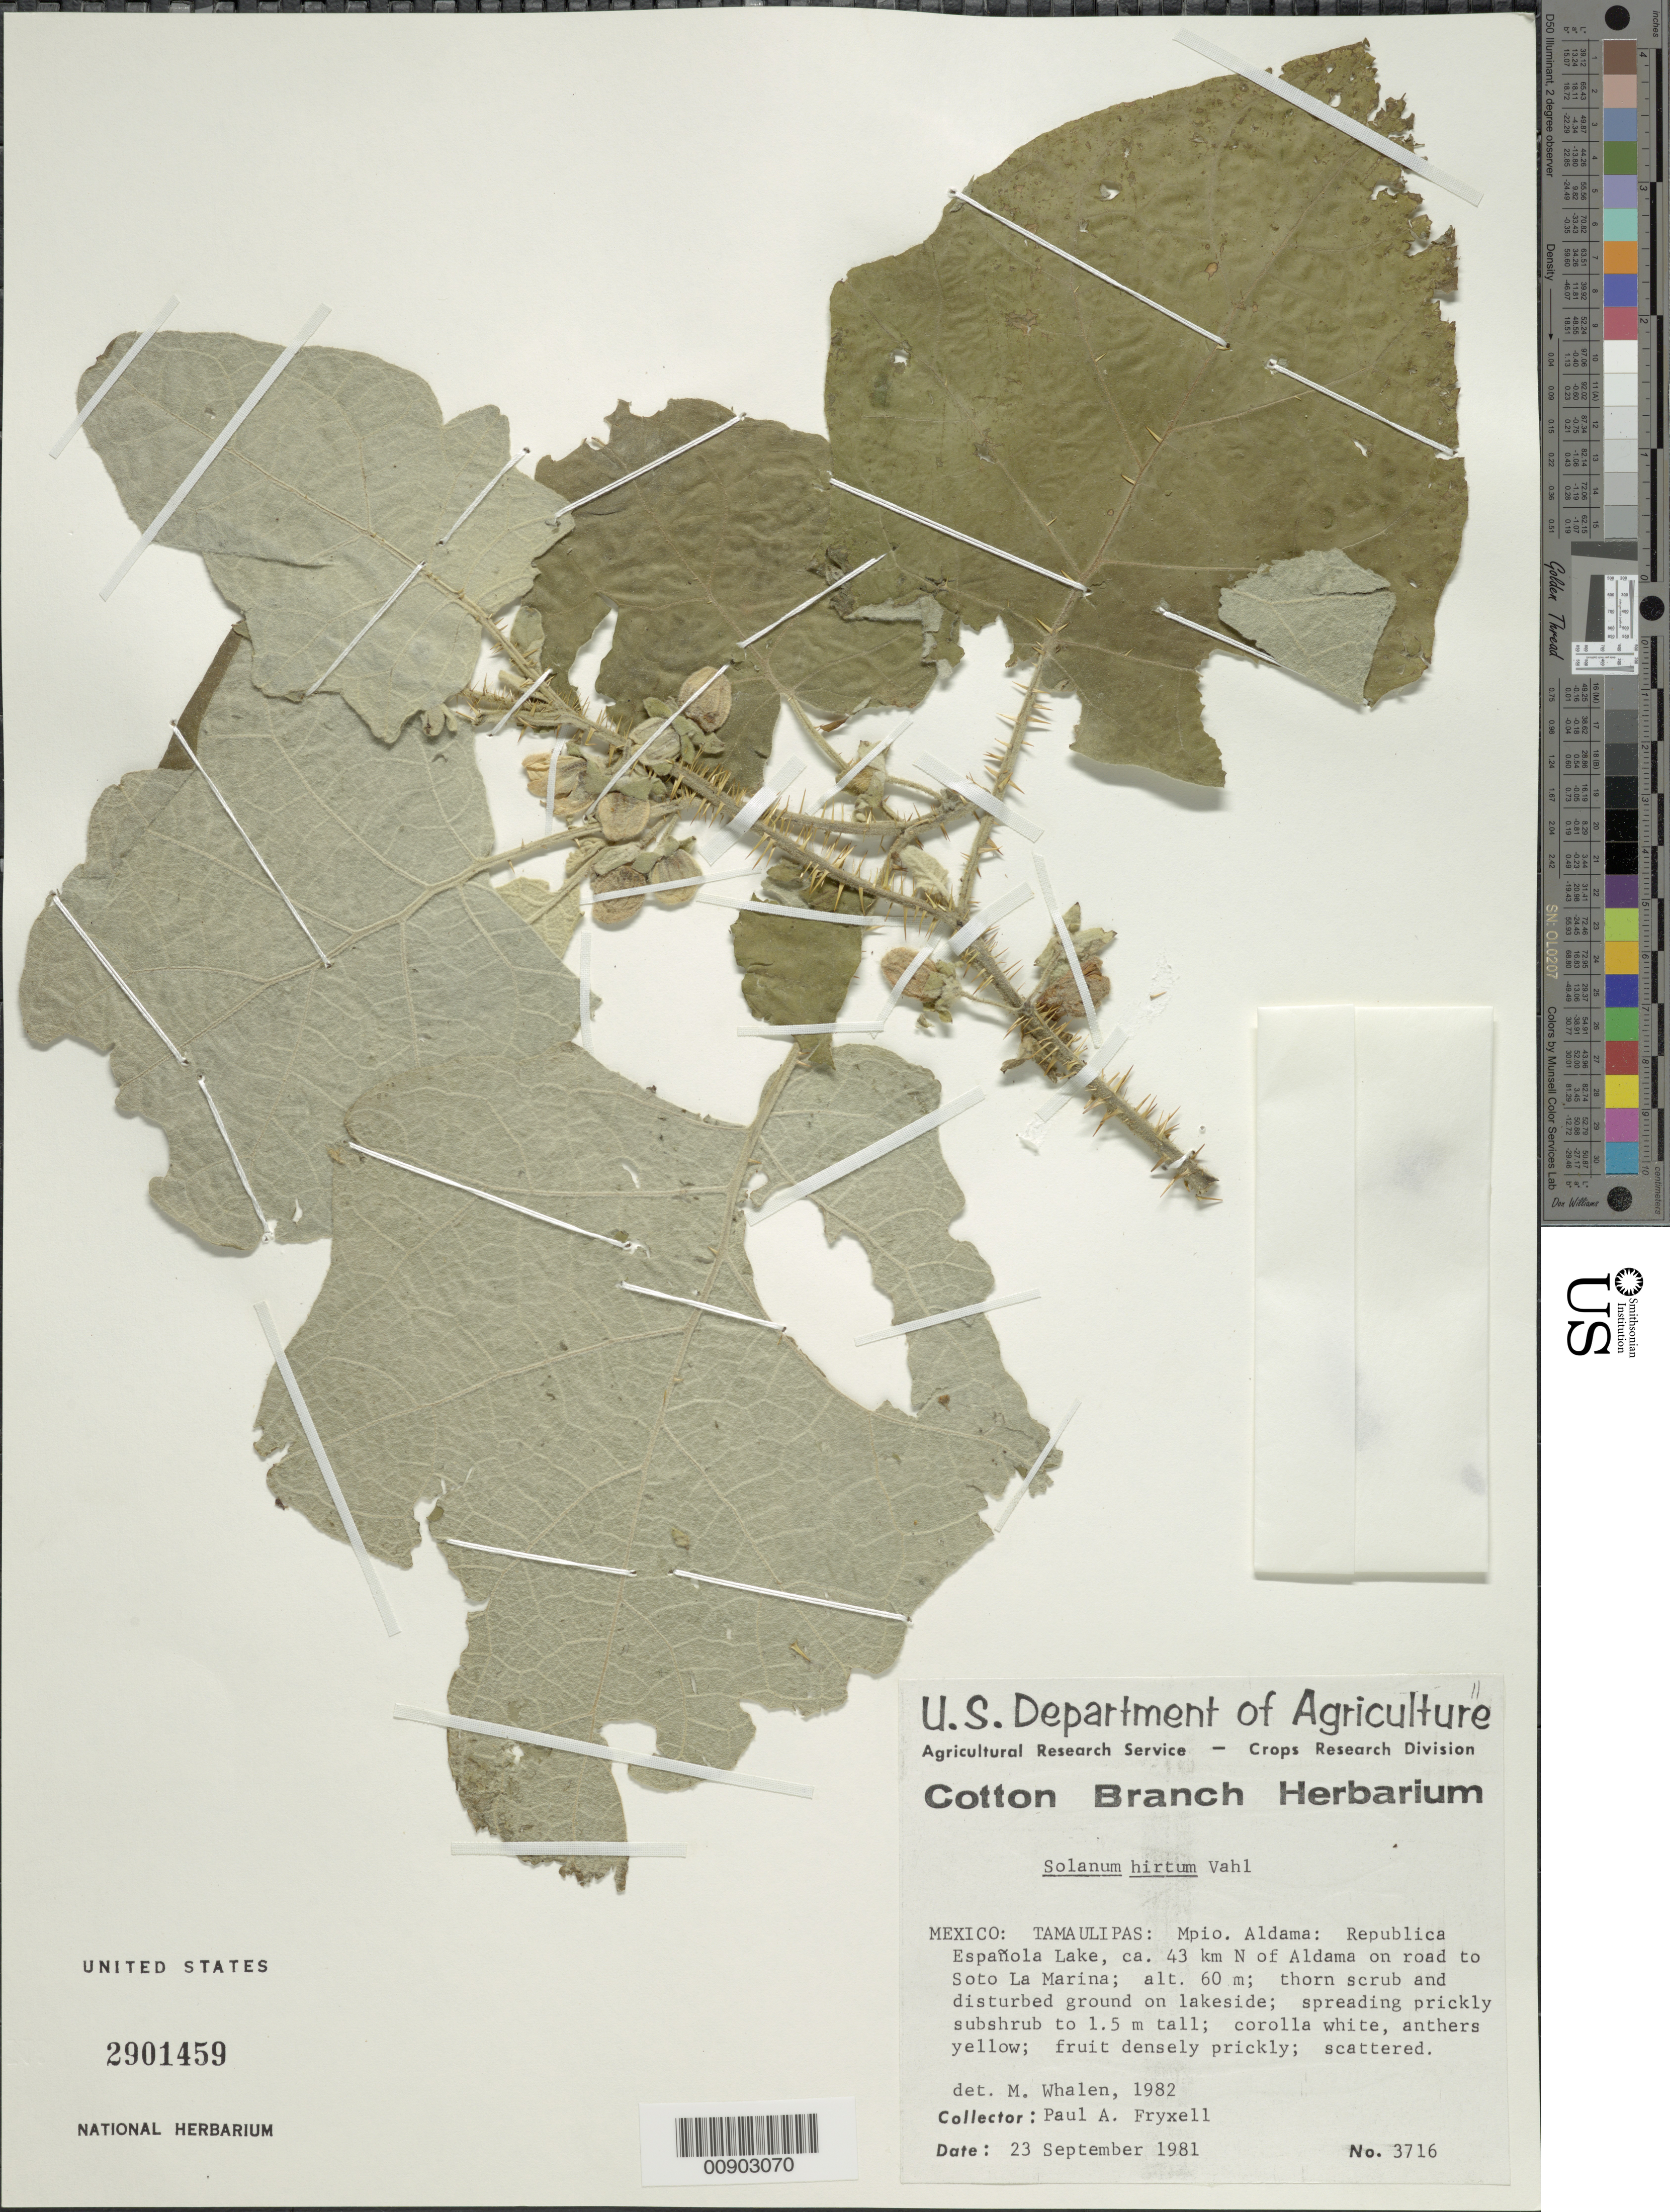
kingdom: Plantae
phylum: Tracheophyta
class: Magnoliopsida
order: Solanales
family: Solanaceae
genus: Solanum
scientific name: Solanum hirtum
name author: Vahl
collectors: P. A. Fryxell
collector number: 3716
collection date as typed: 23 Sep 1981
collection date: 1981-09-23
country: Mexico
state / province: Tamaulipas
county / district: Aldama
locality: República Española Lake, ca. 43 km. N of Aldama on road to Soto La Marina. Mpio Aldama, Tamaulipas.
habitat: Thorn scrub and disturbed ground on lakeside.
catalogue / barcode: US 2901459